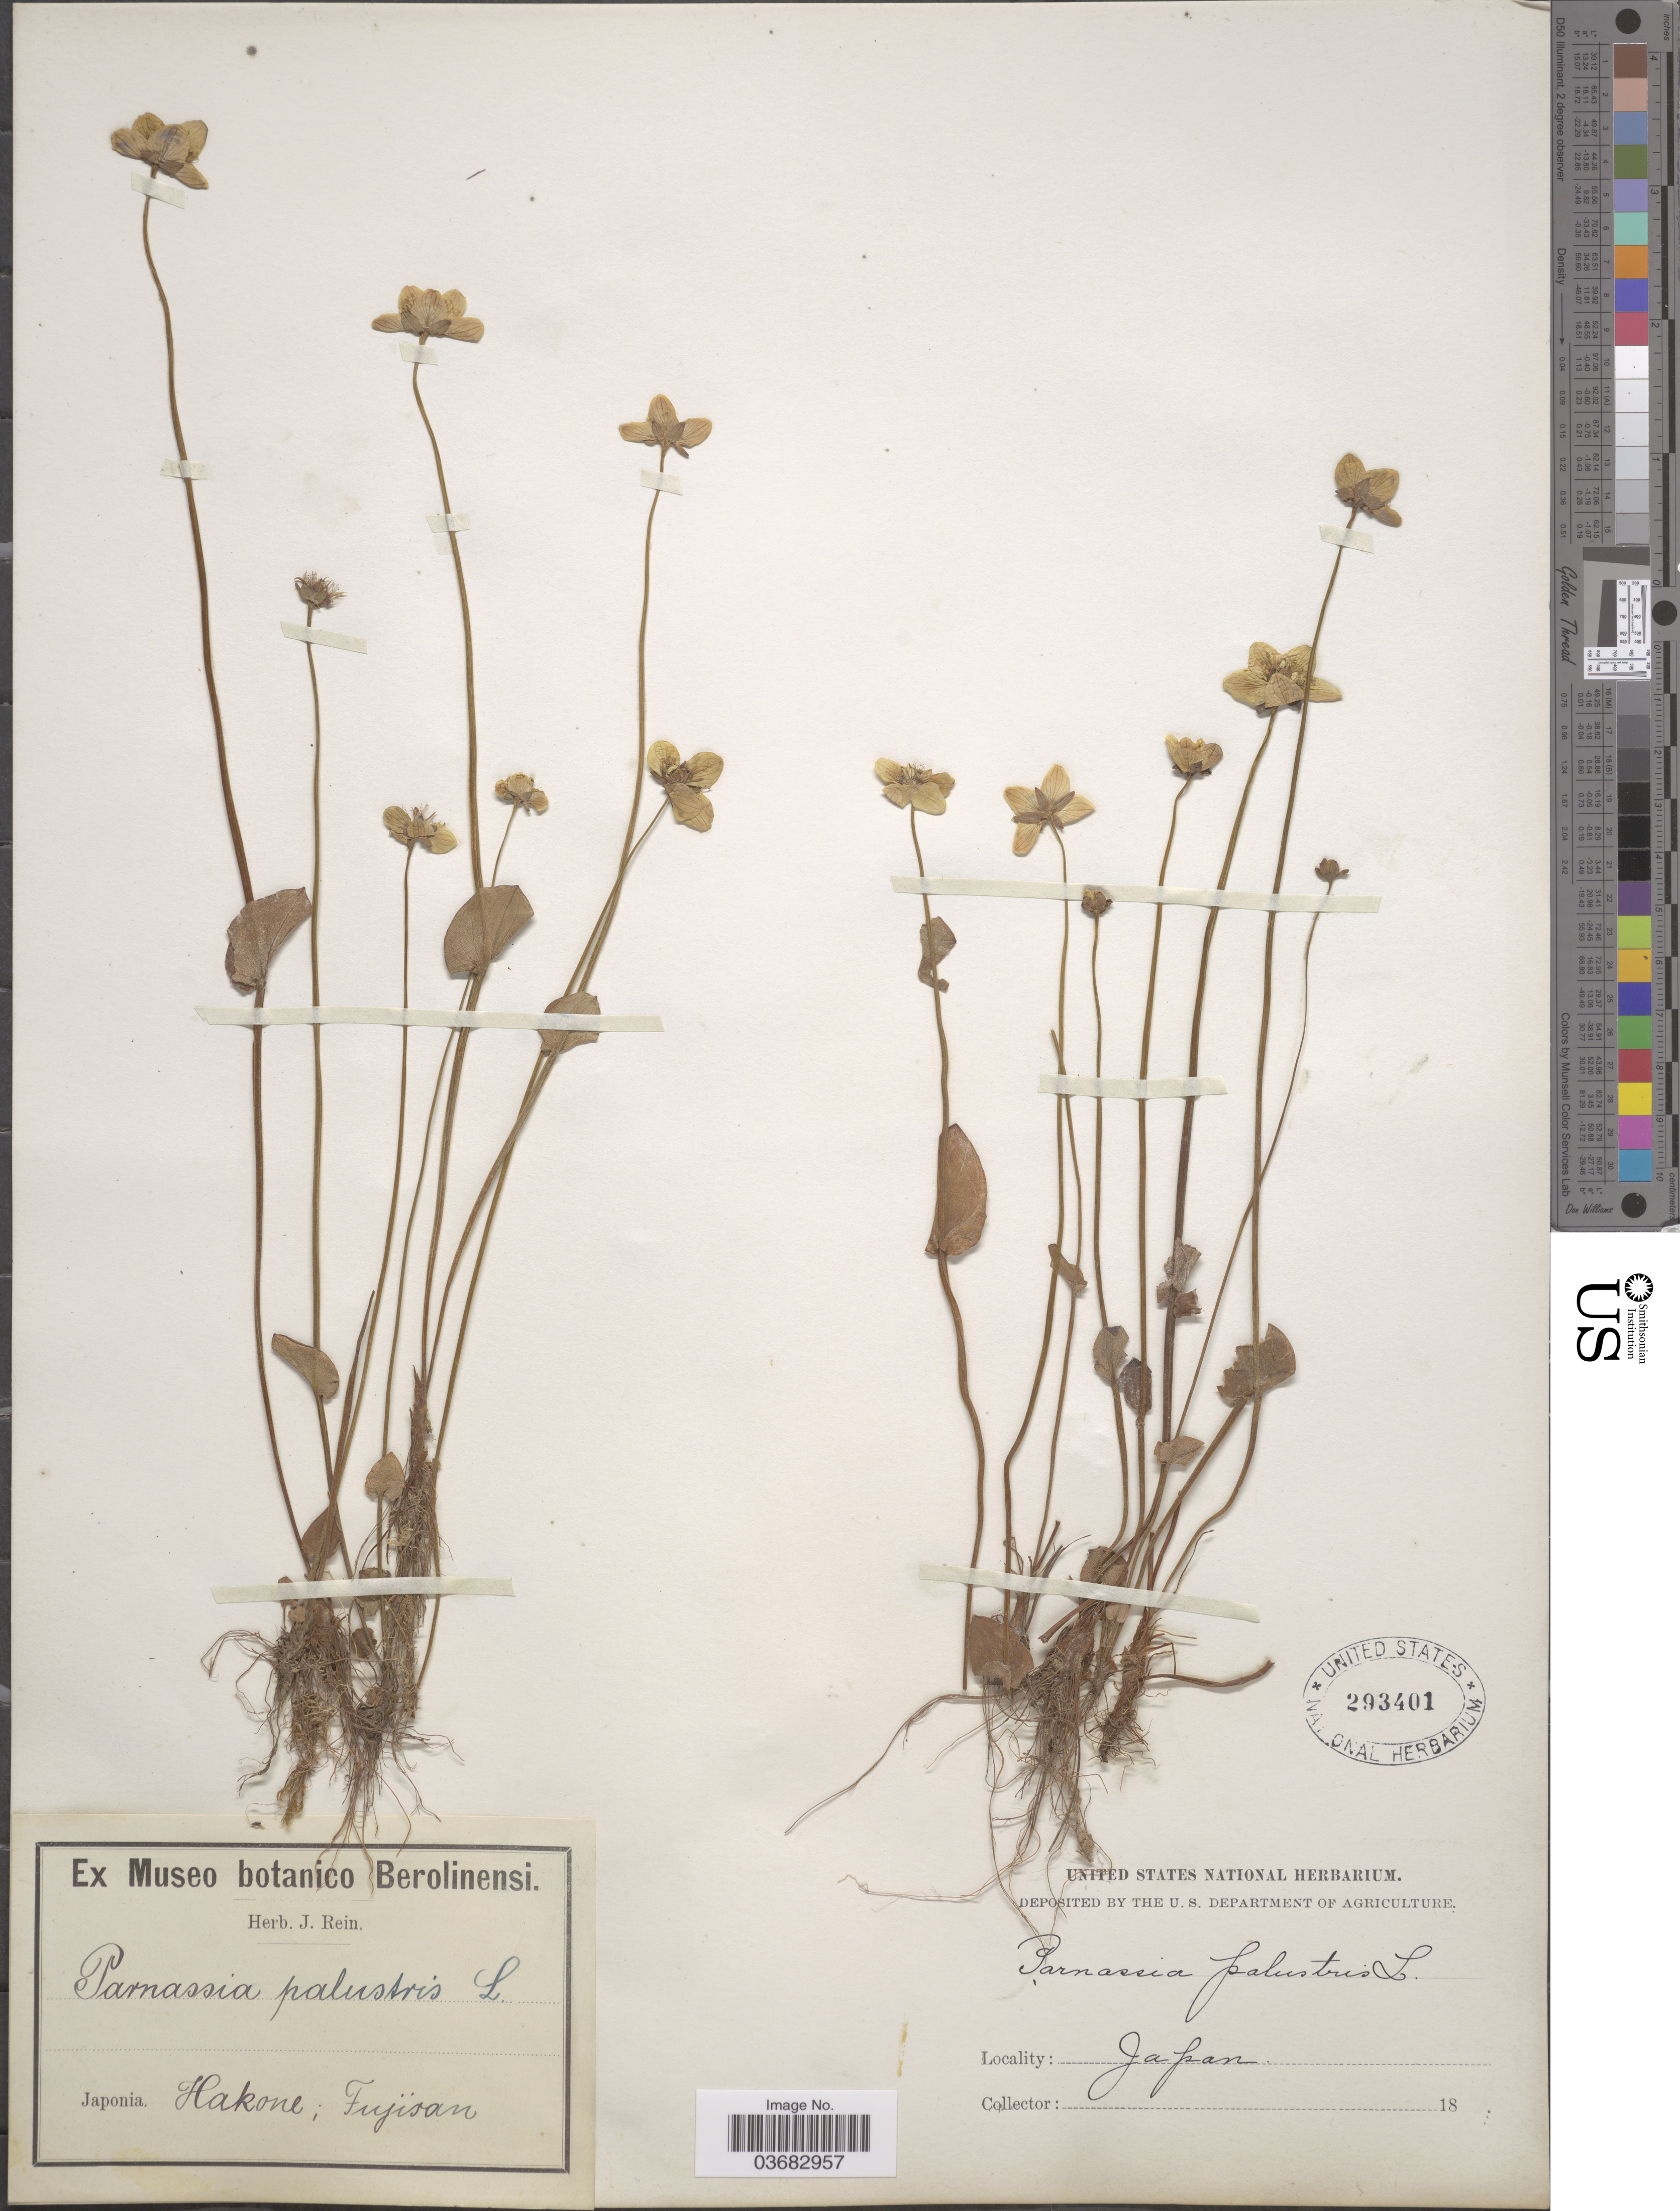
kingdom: Plantae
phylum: Tracheophyta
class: Magnoliopsida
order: Celastrales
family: Parnassiaceae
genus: Parnassia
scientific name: Parnassia palustris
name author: L.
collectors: ex herb. J. Rein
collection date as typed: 18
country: Japan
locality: Hakone; Fujisan.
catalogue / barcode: US 293401